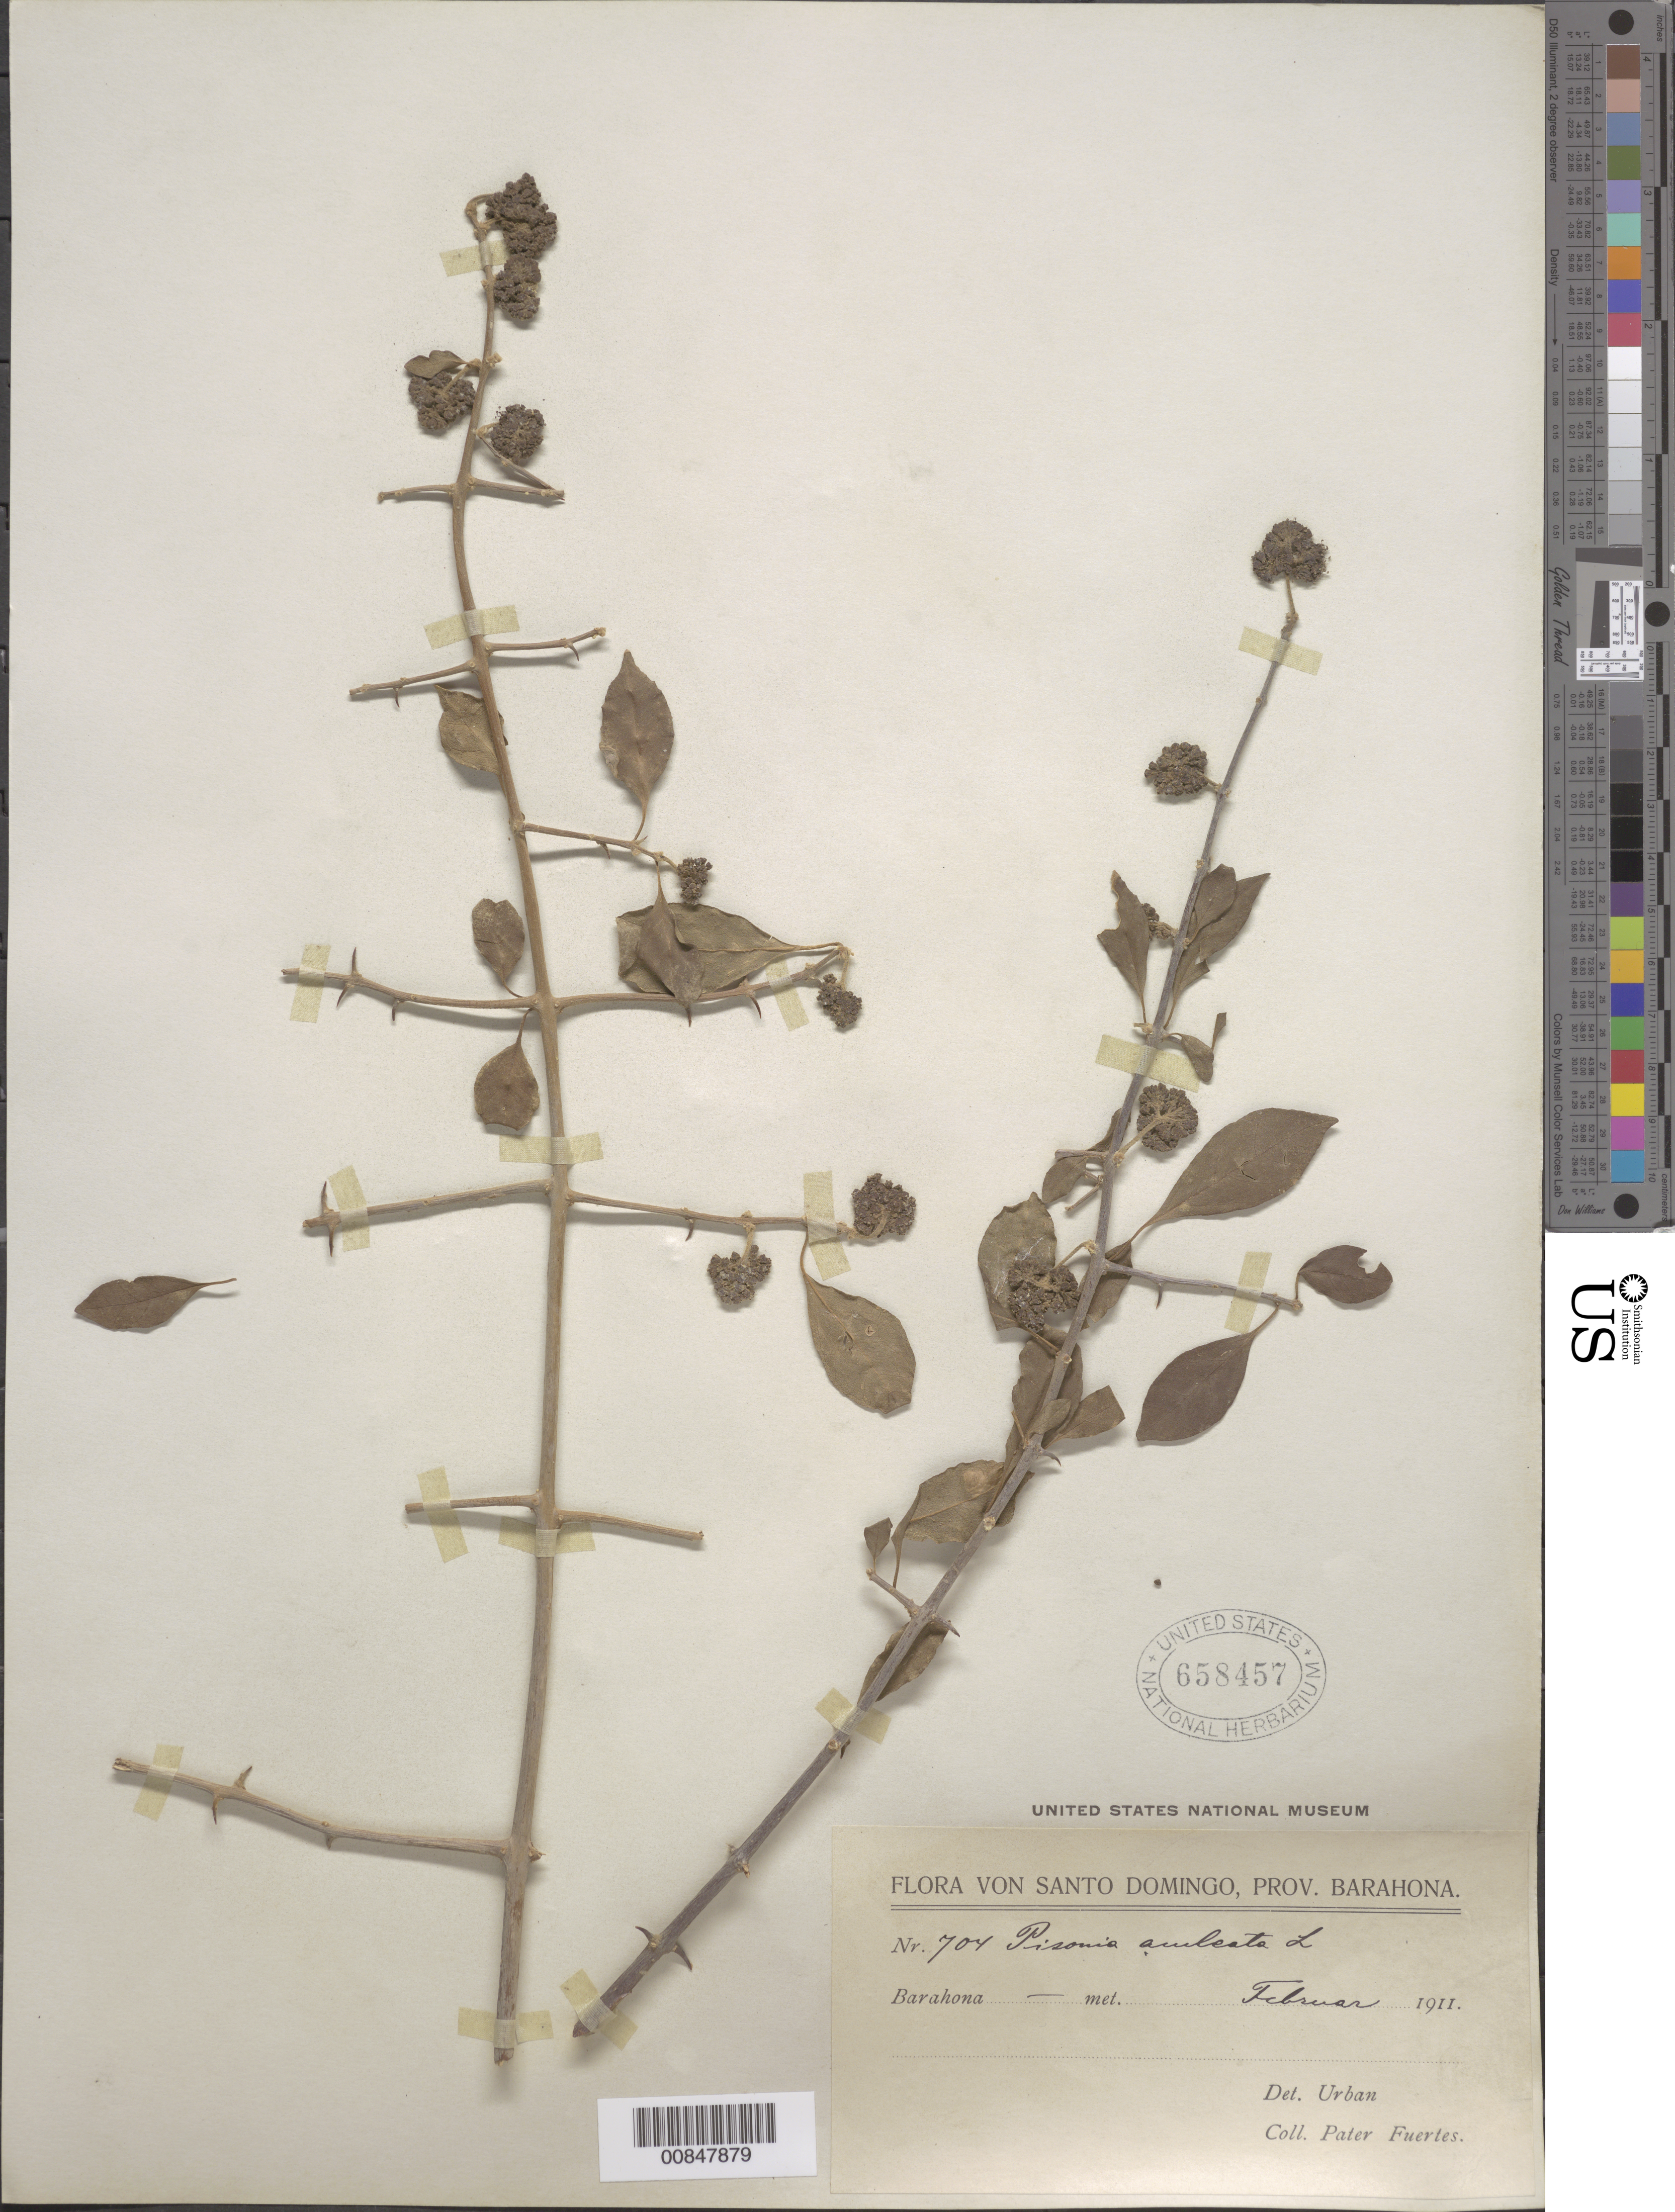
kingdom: Plantae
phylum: Tracheophyta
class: Magnoliopsida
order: Caryophyllales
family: Nyctaginaceae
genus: Pisonia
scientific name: Pisonia aculeata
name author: L.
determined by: Urban, Ignatz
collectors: M. D. Fuertes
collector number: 704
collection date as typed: Feb 1911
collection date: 1911-02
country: Dominican Republic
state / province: Barahona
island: Hispaniola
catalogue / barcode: US 658457